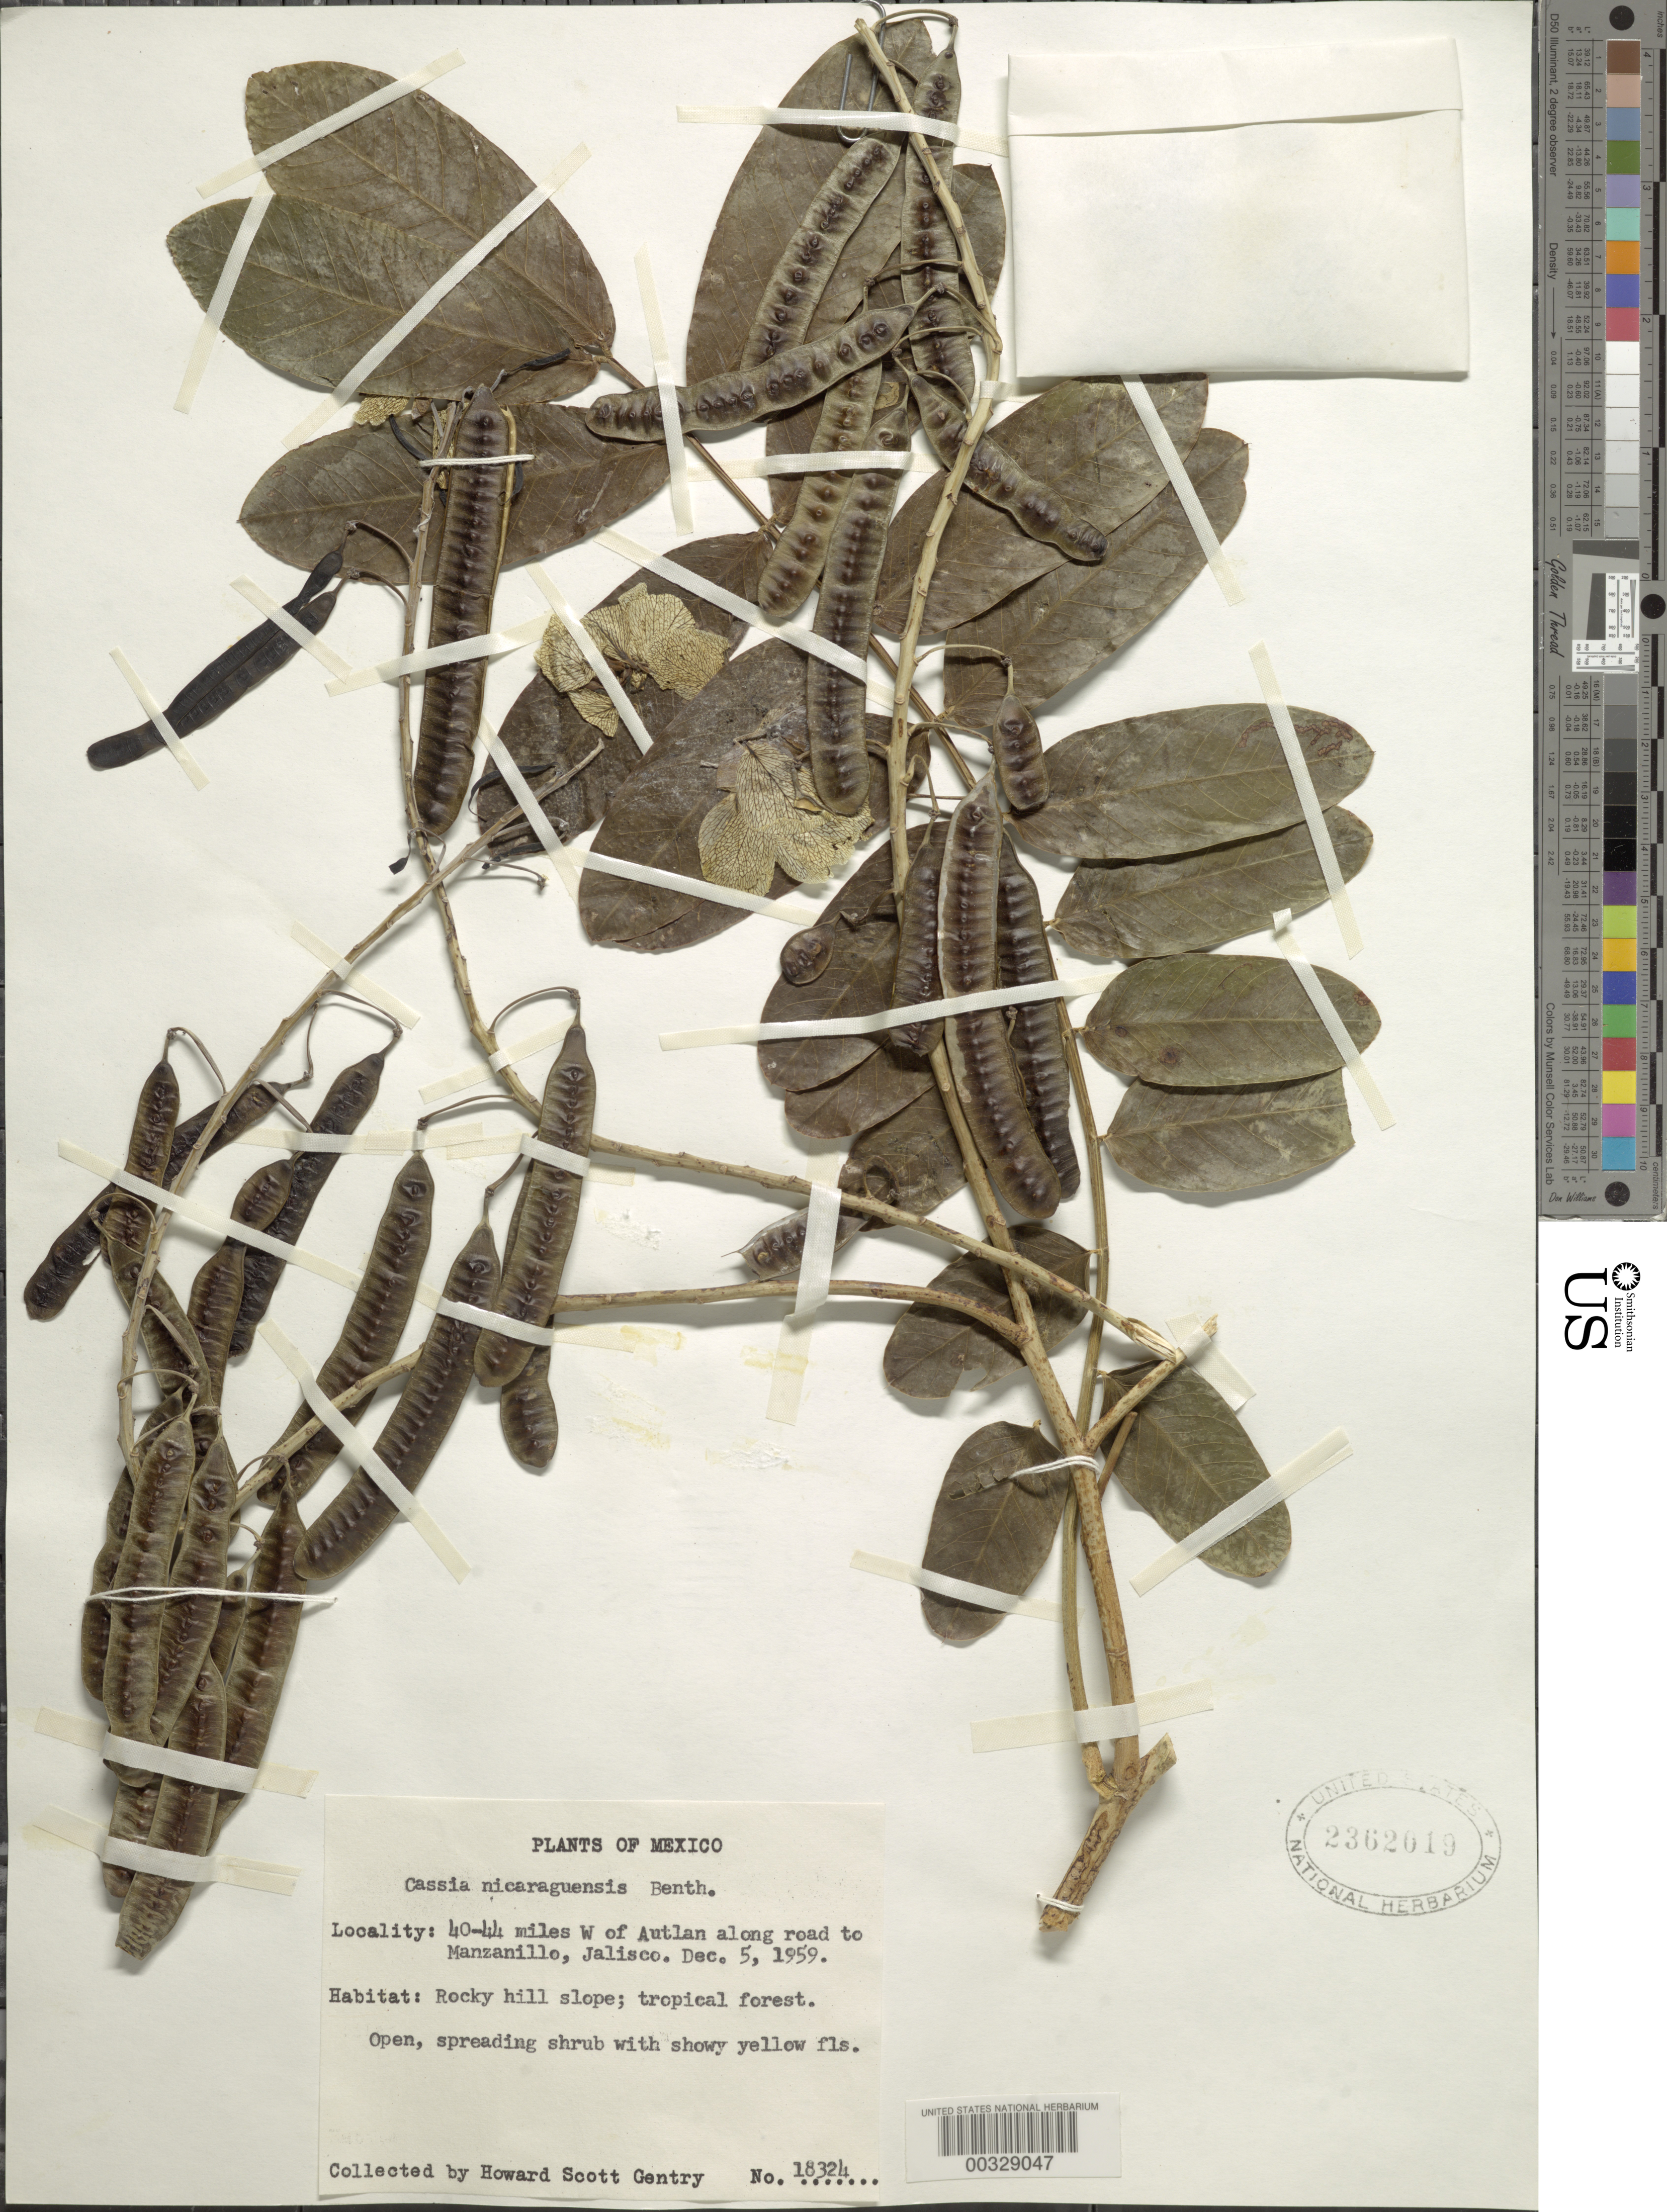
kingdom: Plantae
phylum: Tracheophyta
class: Magnoliopsida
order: Fabales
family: Fabaceae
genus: Senna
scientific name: Senna nicaraguensis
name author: (Benth.) H.S. Irwin & Barneby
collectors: H. S. Gentry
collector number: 18324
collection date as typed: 05 Dec 1959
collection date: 1959-12-05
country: Mexico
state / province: Jalisco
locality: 40-44 mi W of Autlán along road to Manzanillo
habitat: Rocky hill slope; tropical forest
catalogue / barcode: US 2362019